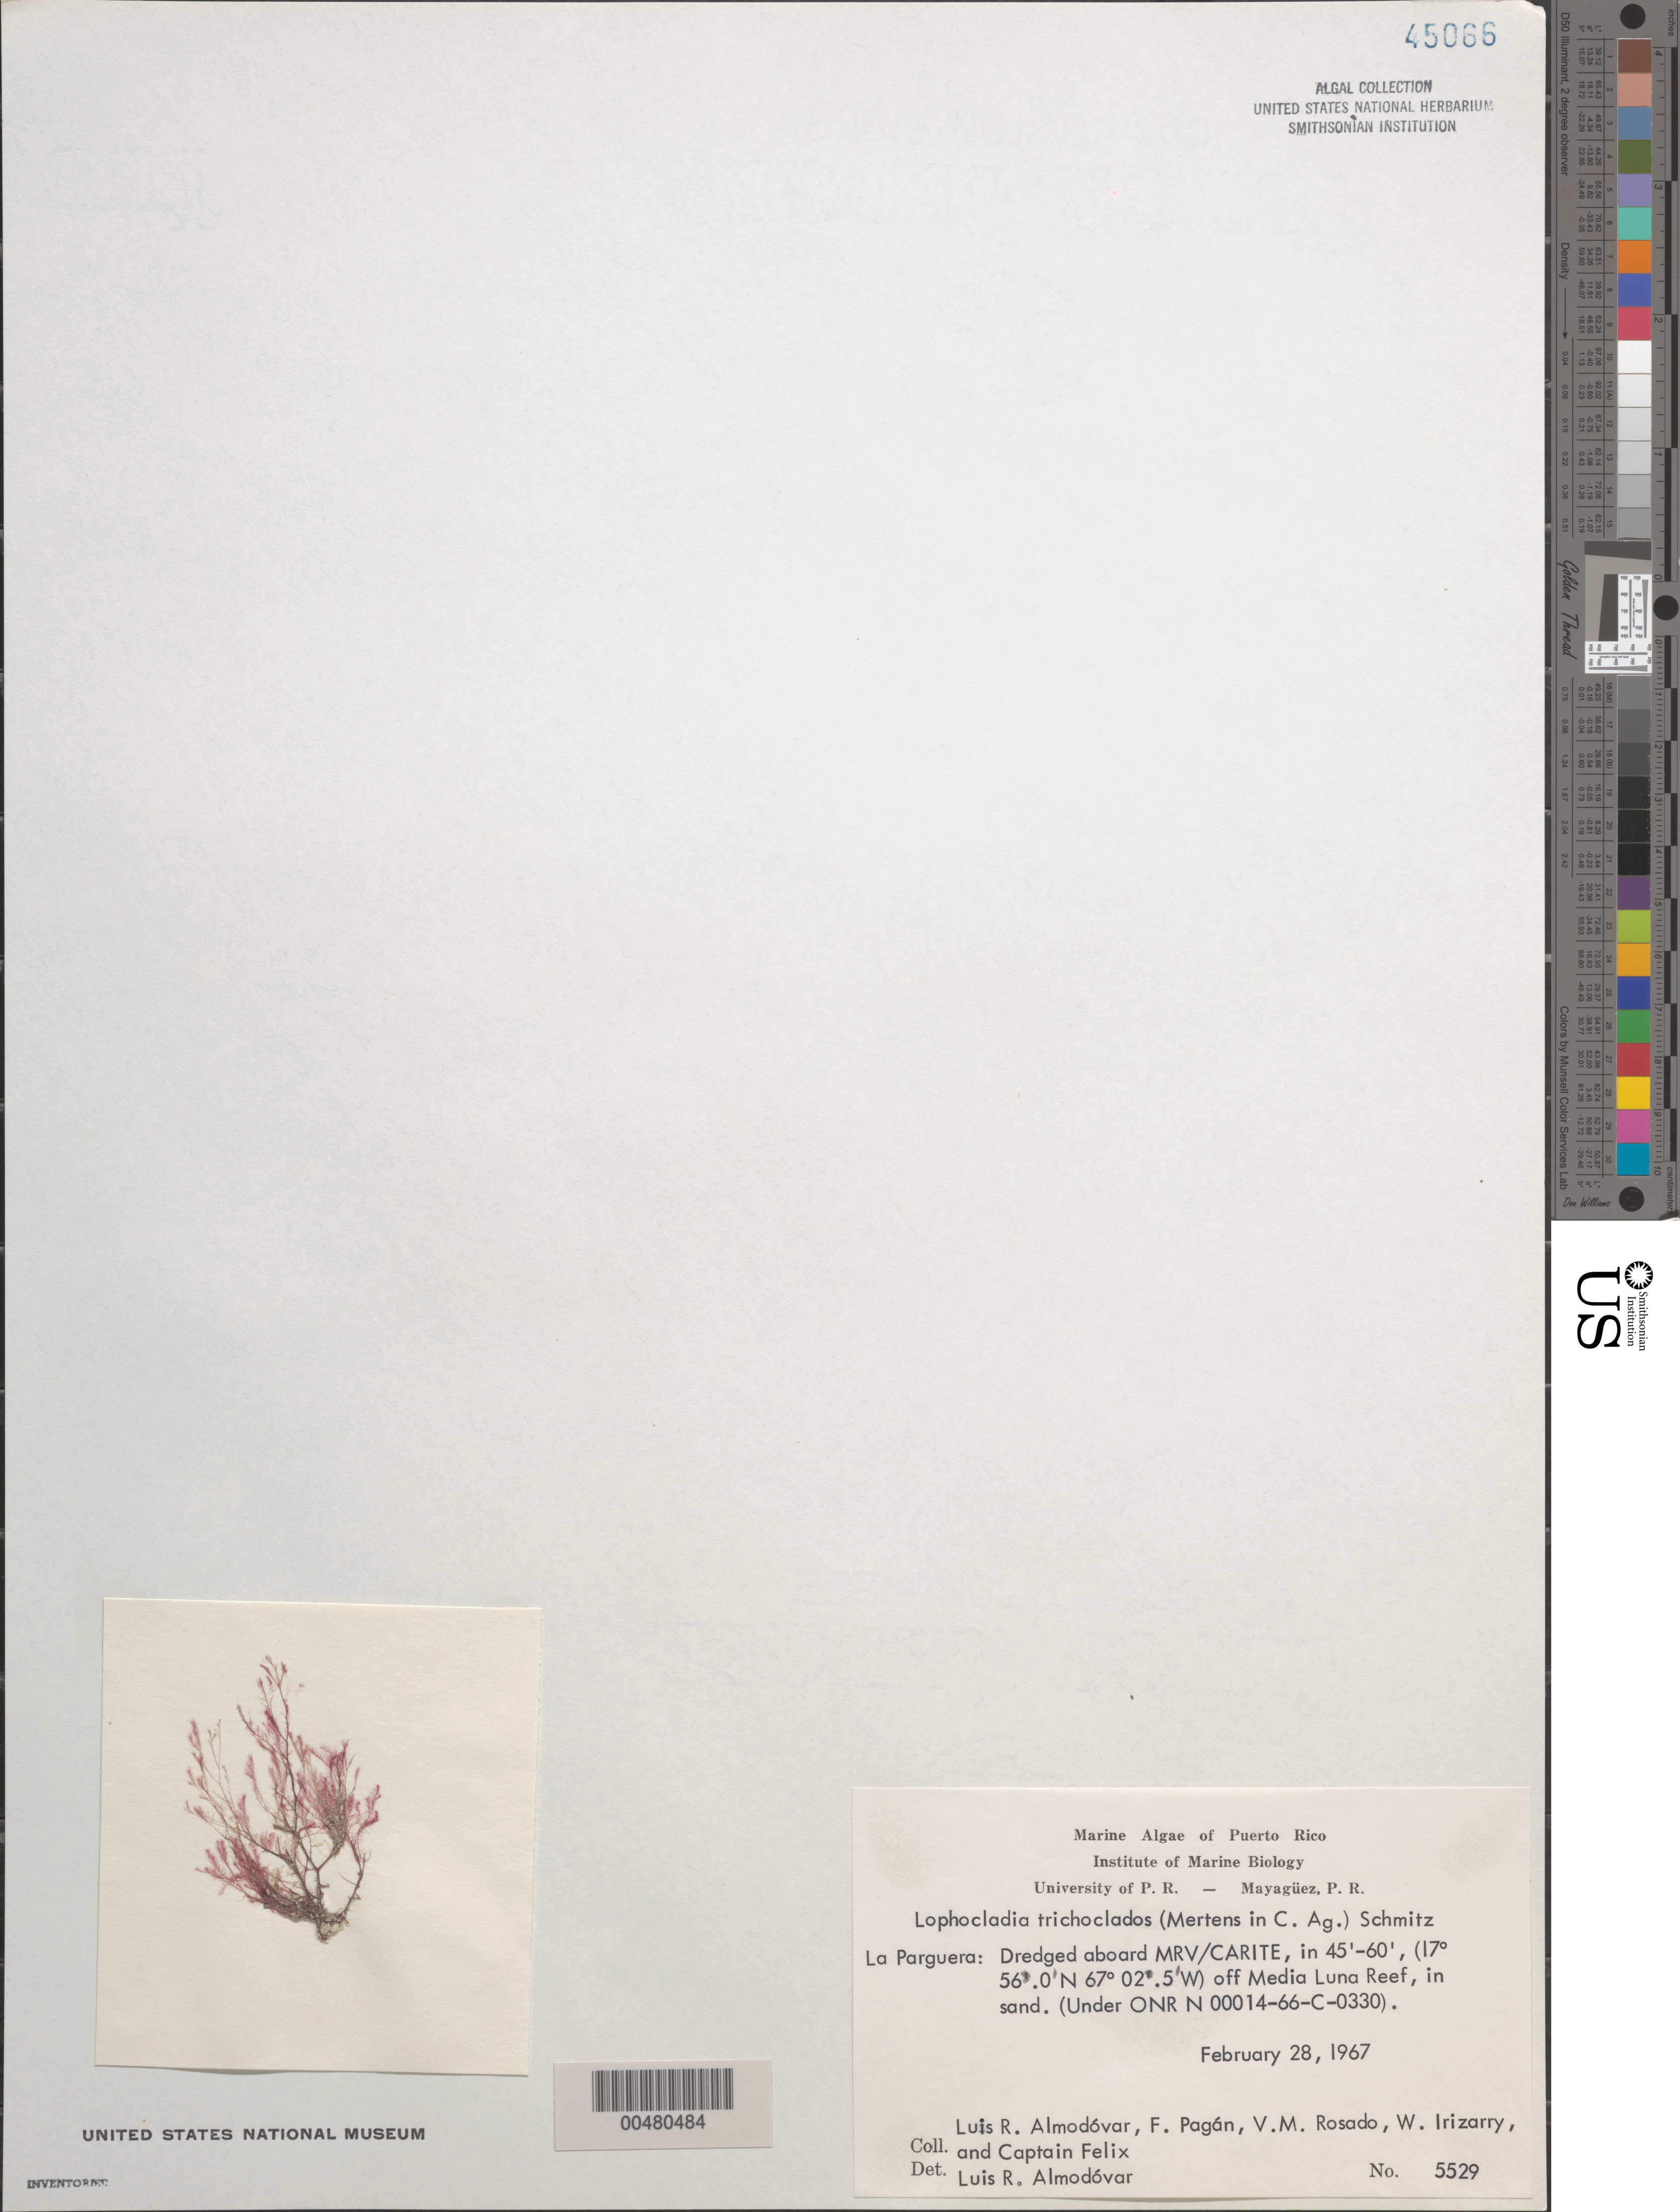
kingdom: Plantae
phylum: Rhodophyta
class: Florideophyceae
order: Ceramiales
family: Rhodomelaceae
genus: Lophocladia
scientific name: Lophocladia trichoclados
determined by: Almodovar, L. R.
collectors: L. Almodovar, F. Pagan, V. Rosado, W. Irizarry & C. Felix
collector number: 5529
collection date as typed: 28 Feb 1967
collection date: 1967-02-28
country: Puerto Rico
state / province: Lajas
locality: La Parguera, off Media Luna Reef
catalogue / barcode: US 45066